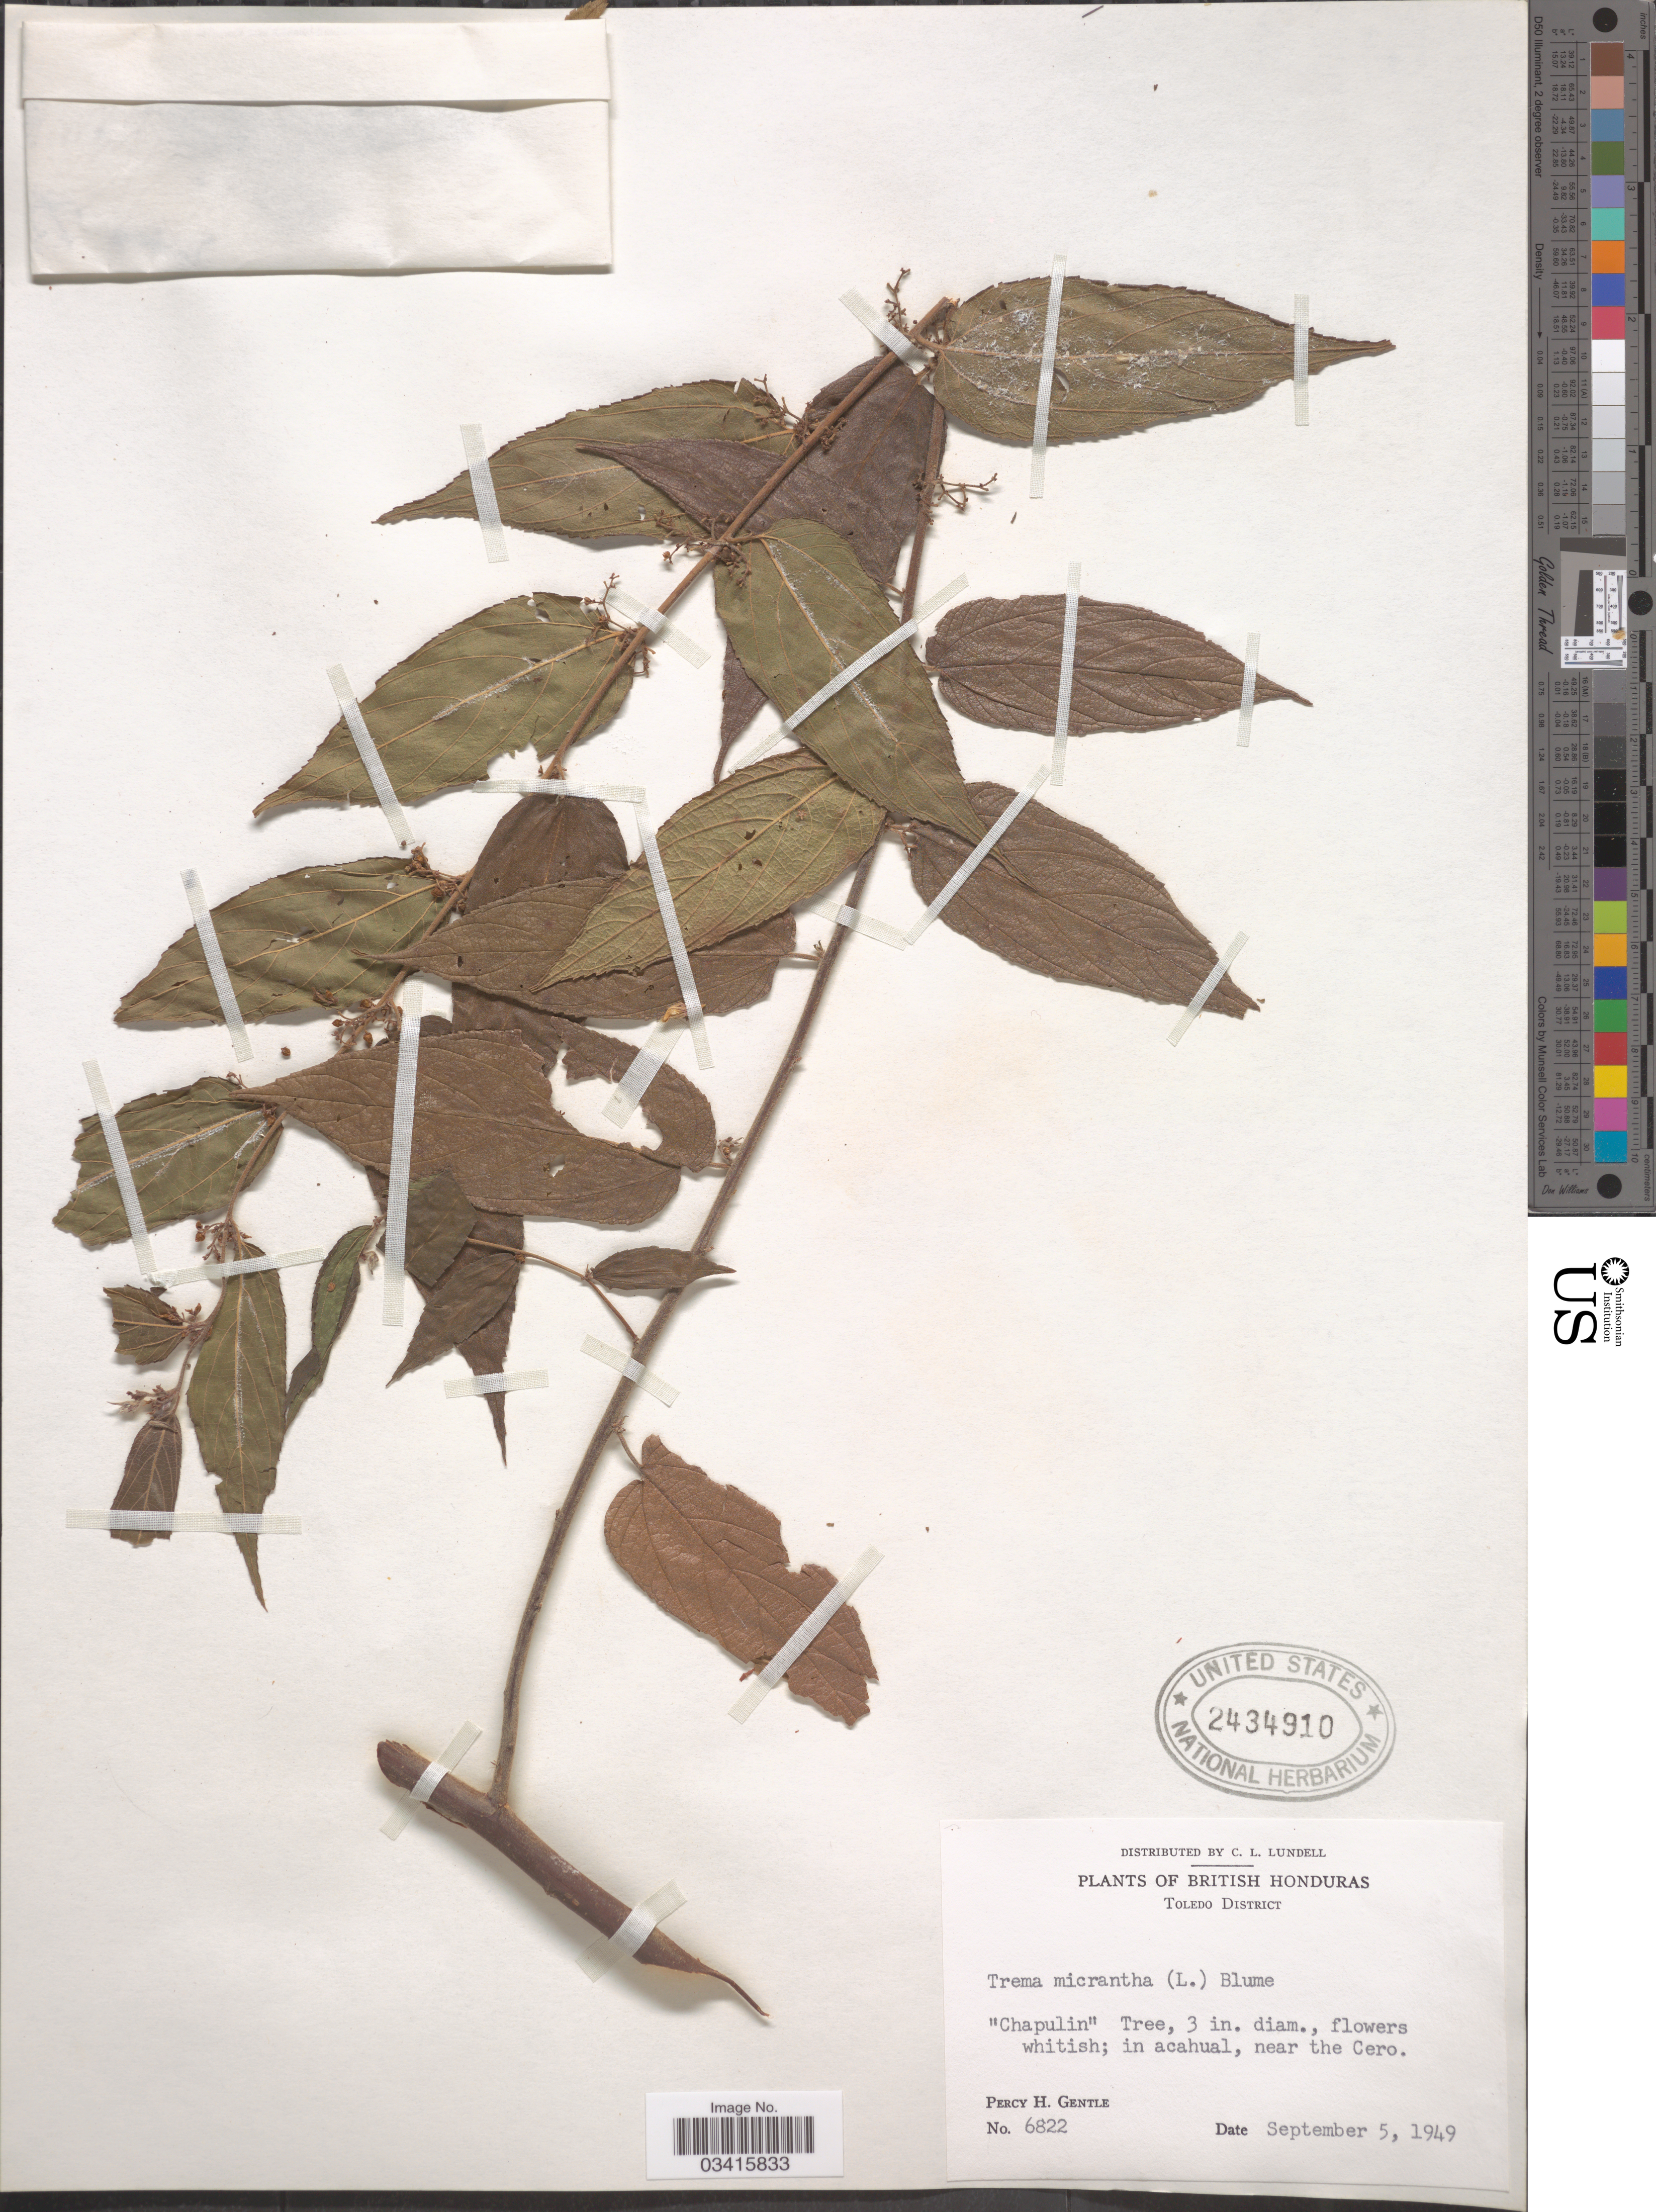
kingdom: Plantae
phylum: Tracheophyta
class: Magnoliopsida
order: Rosales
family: Cannabaceae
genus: Trema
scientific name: Trema micranthum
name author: (L.) Blume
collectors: P. H. Gentle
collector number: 6822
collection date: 1949-09-05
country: Belize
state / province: Toledo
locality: British Honduras, Toledo District. In acahual, near the Cero.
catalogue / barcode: US 2434910